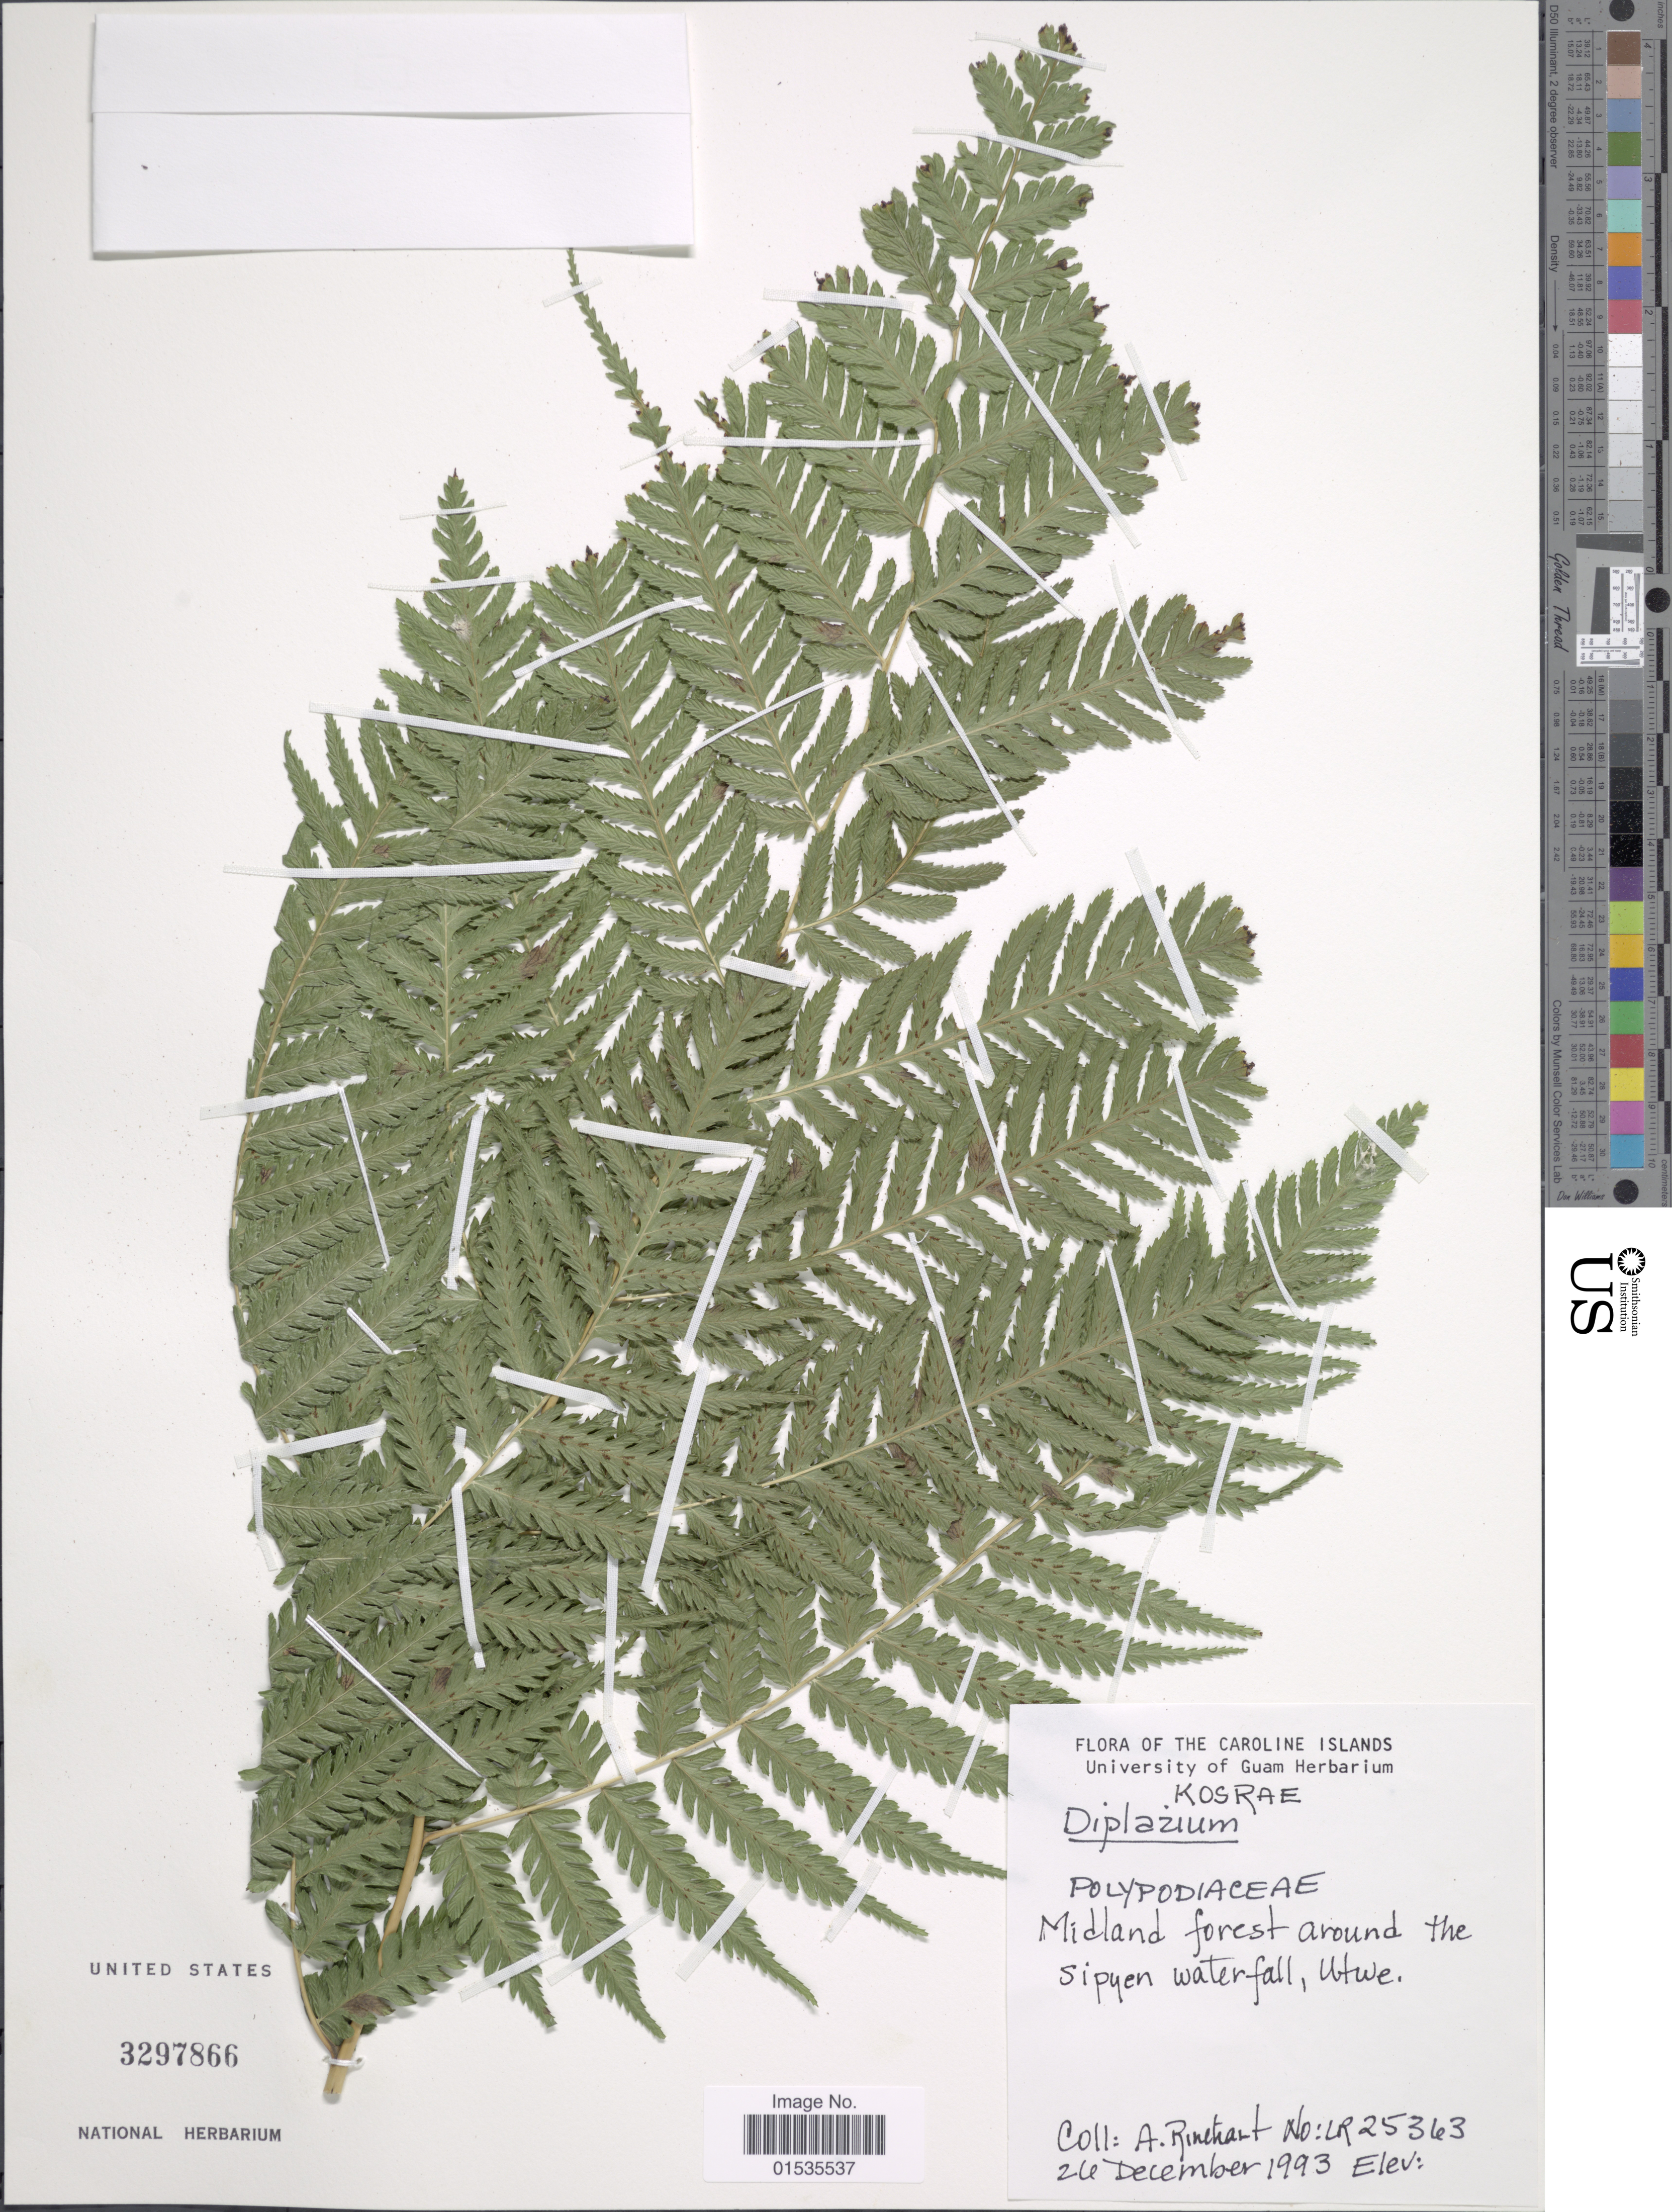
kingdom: Plantae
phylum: Tracheophyta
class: Polypodiopsida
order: Polypodiales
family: Athyriaceae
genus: Diplazium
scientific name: Diplazium sp.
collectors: A. Rinehart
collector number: LR 25363*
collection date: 1993-12-24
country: Micronesia, Federated States of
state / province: Kosrae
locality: Midland forest around the Sipyen waterfall, Utwe [interpreted]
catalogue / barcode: US 3297866